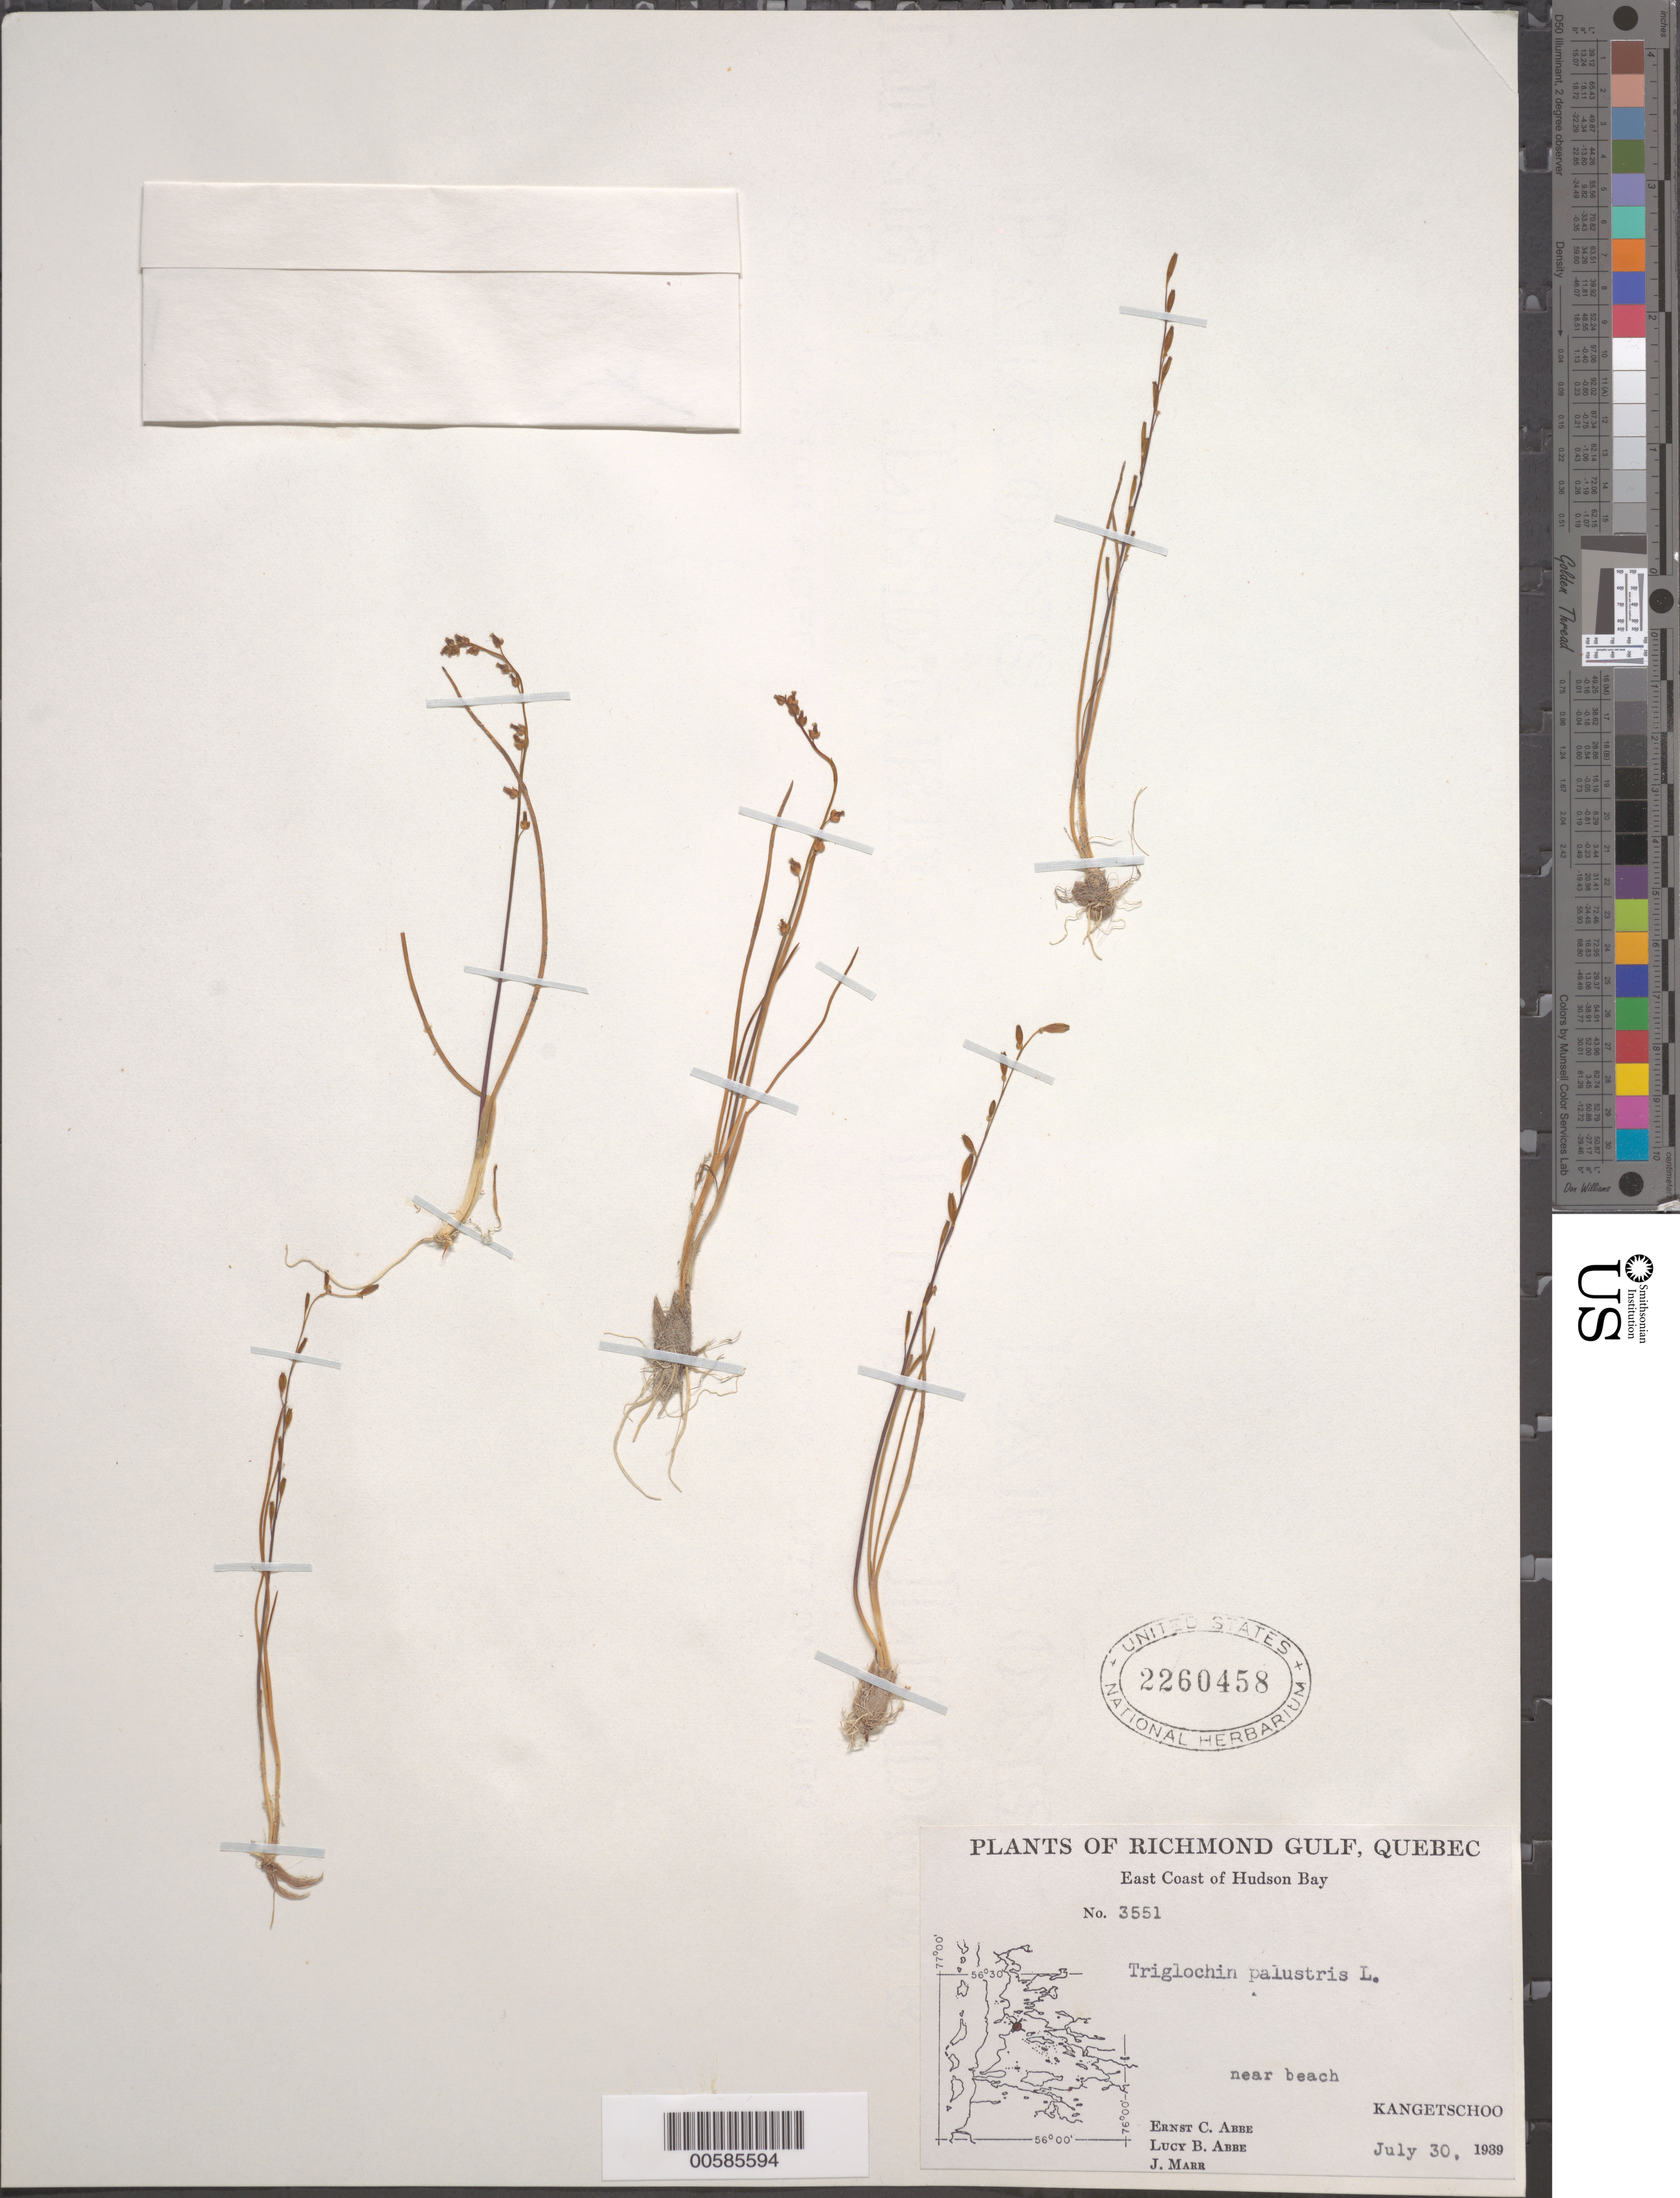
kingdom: Plantae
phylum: Tracheophyta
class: Liliopsida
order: Alismatales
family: Juncaginaceae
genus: Triglochin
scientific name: Triglochin palustris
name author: L.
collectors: E. C. Abbe, L. B. Abbe & J. Marr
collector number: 3551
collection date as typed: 30 Jul 1939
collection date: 1939-07-30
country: Canada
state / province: Quebec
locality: Kangetschooq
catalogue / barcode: US 2260458